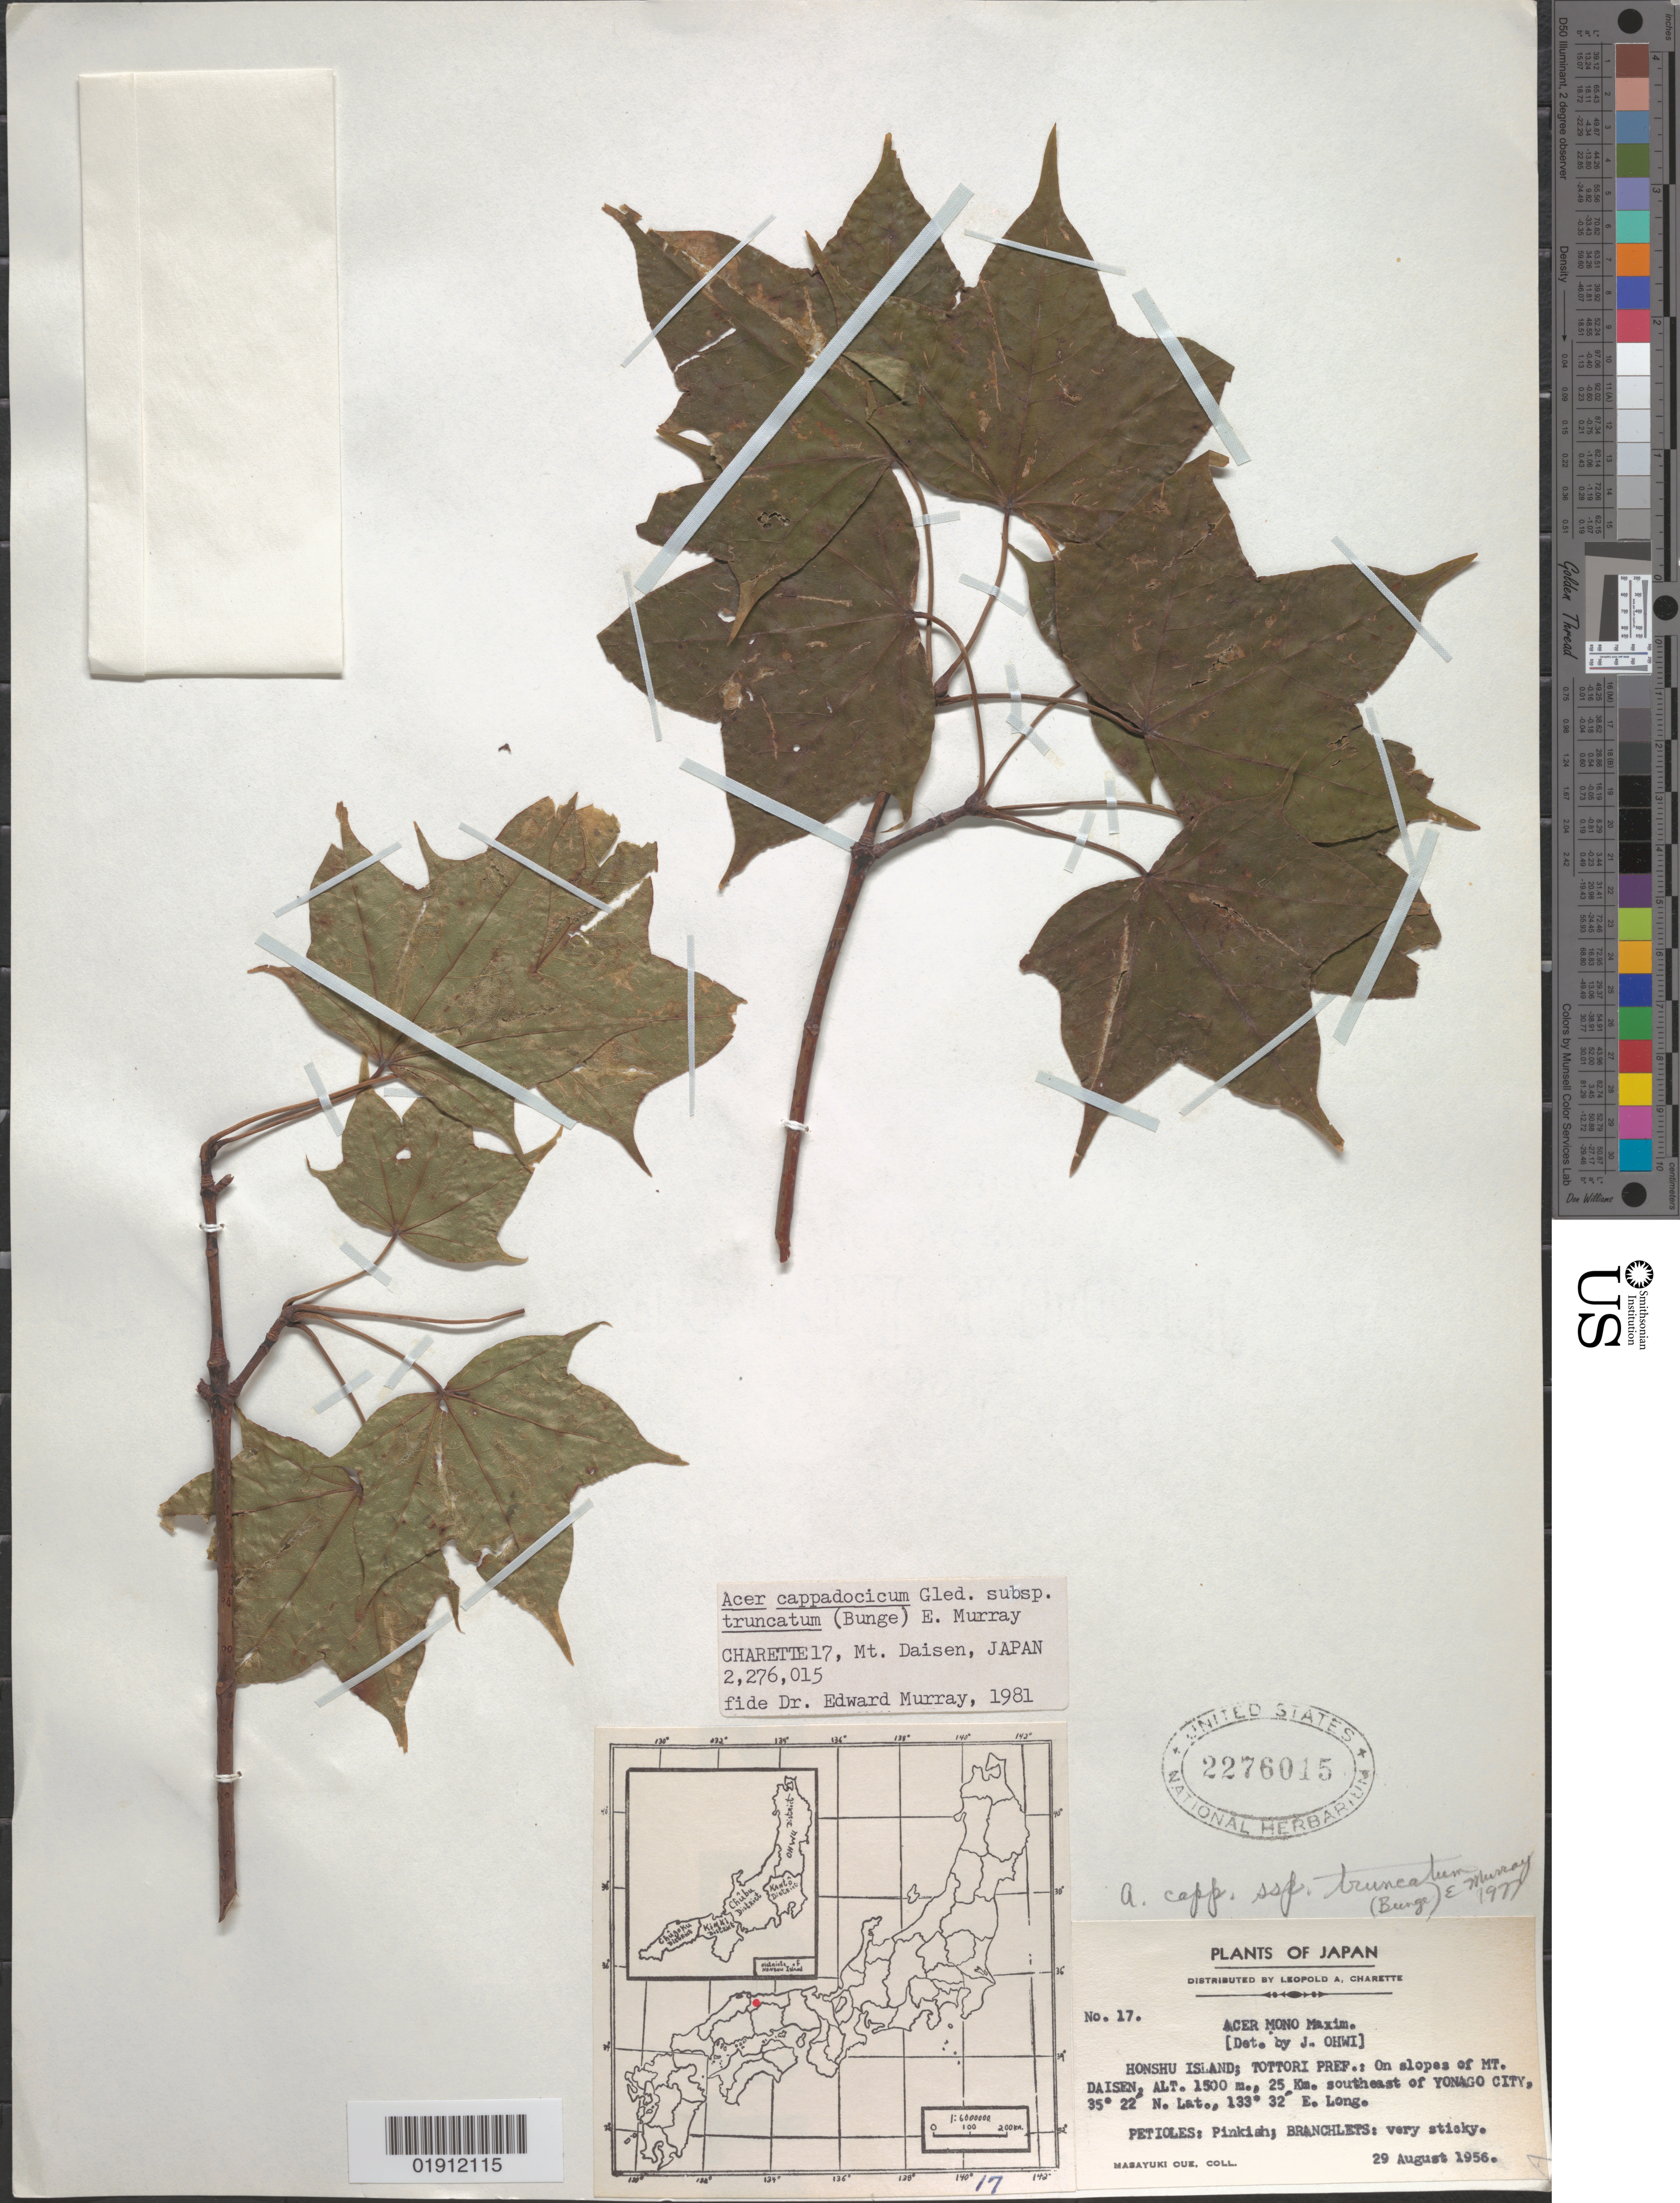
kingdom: Plantae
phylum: Tracheophyta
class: Magnoliopsida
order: Sapindales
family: Sapindaceae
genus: Acer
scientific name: Acer cappadocicum subsp. truncatum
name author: (Bunge) A.E. Murray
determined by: Murray, Edward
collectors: M. Oue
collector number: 17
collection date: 1956-08-29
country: Japan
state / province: Tottori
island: Honshu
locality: Tottori Pref., slope of Mt. Daisen, 25 km SE of Yonago City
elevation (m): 1500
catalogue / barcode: US 2276015